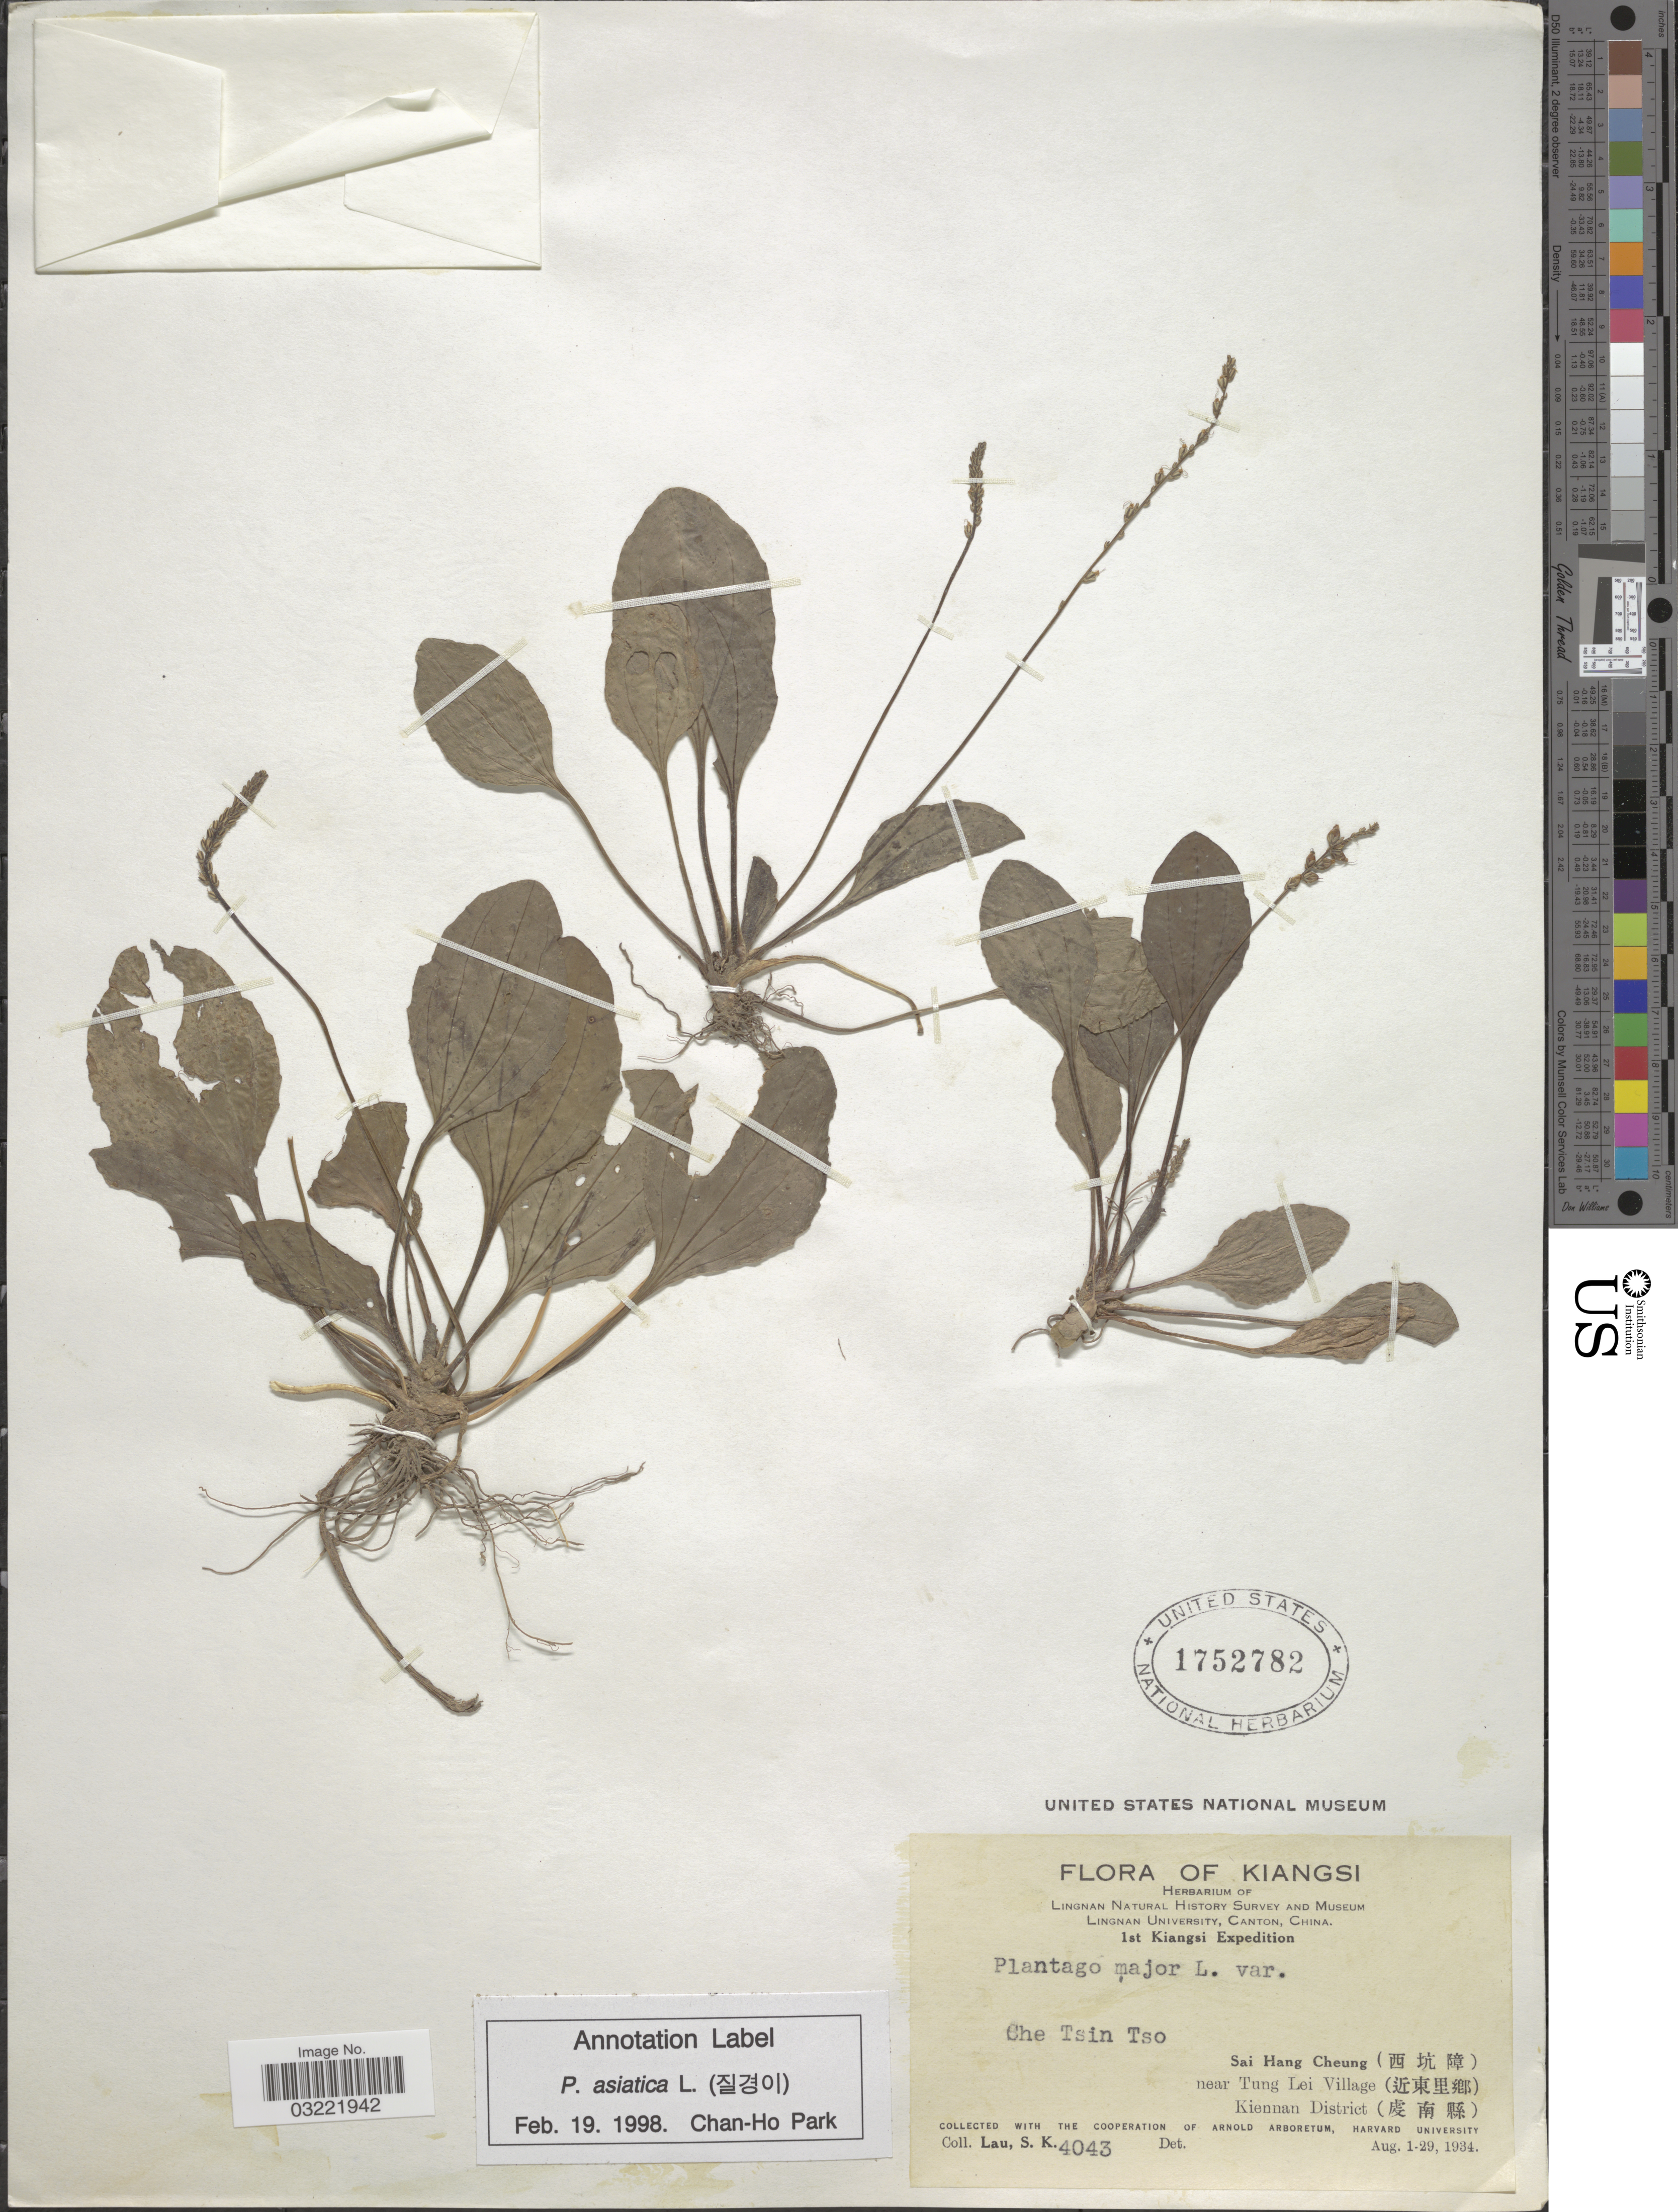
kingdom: Plantae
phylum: Tracheophyta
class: Magnoliopsida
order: Lamiales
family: Plantaginaceae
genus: Plantago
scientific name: Plantago asiatica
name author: L.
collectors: S. K. Lau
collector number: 4043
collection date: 1934-08-01/1934-08-29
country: China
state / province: Jiangxi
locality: Kiangsi. Che Tsin Tso. Sai Hang Cheung (X) near Tung Lei Village (X). Kiennan District (X).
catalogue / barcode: US 1752782